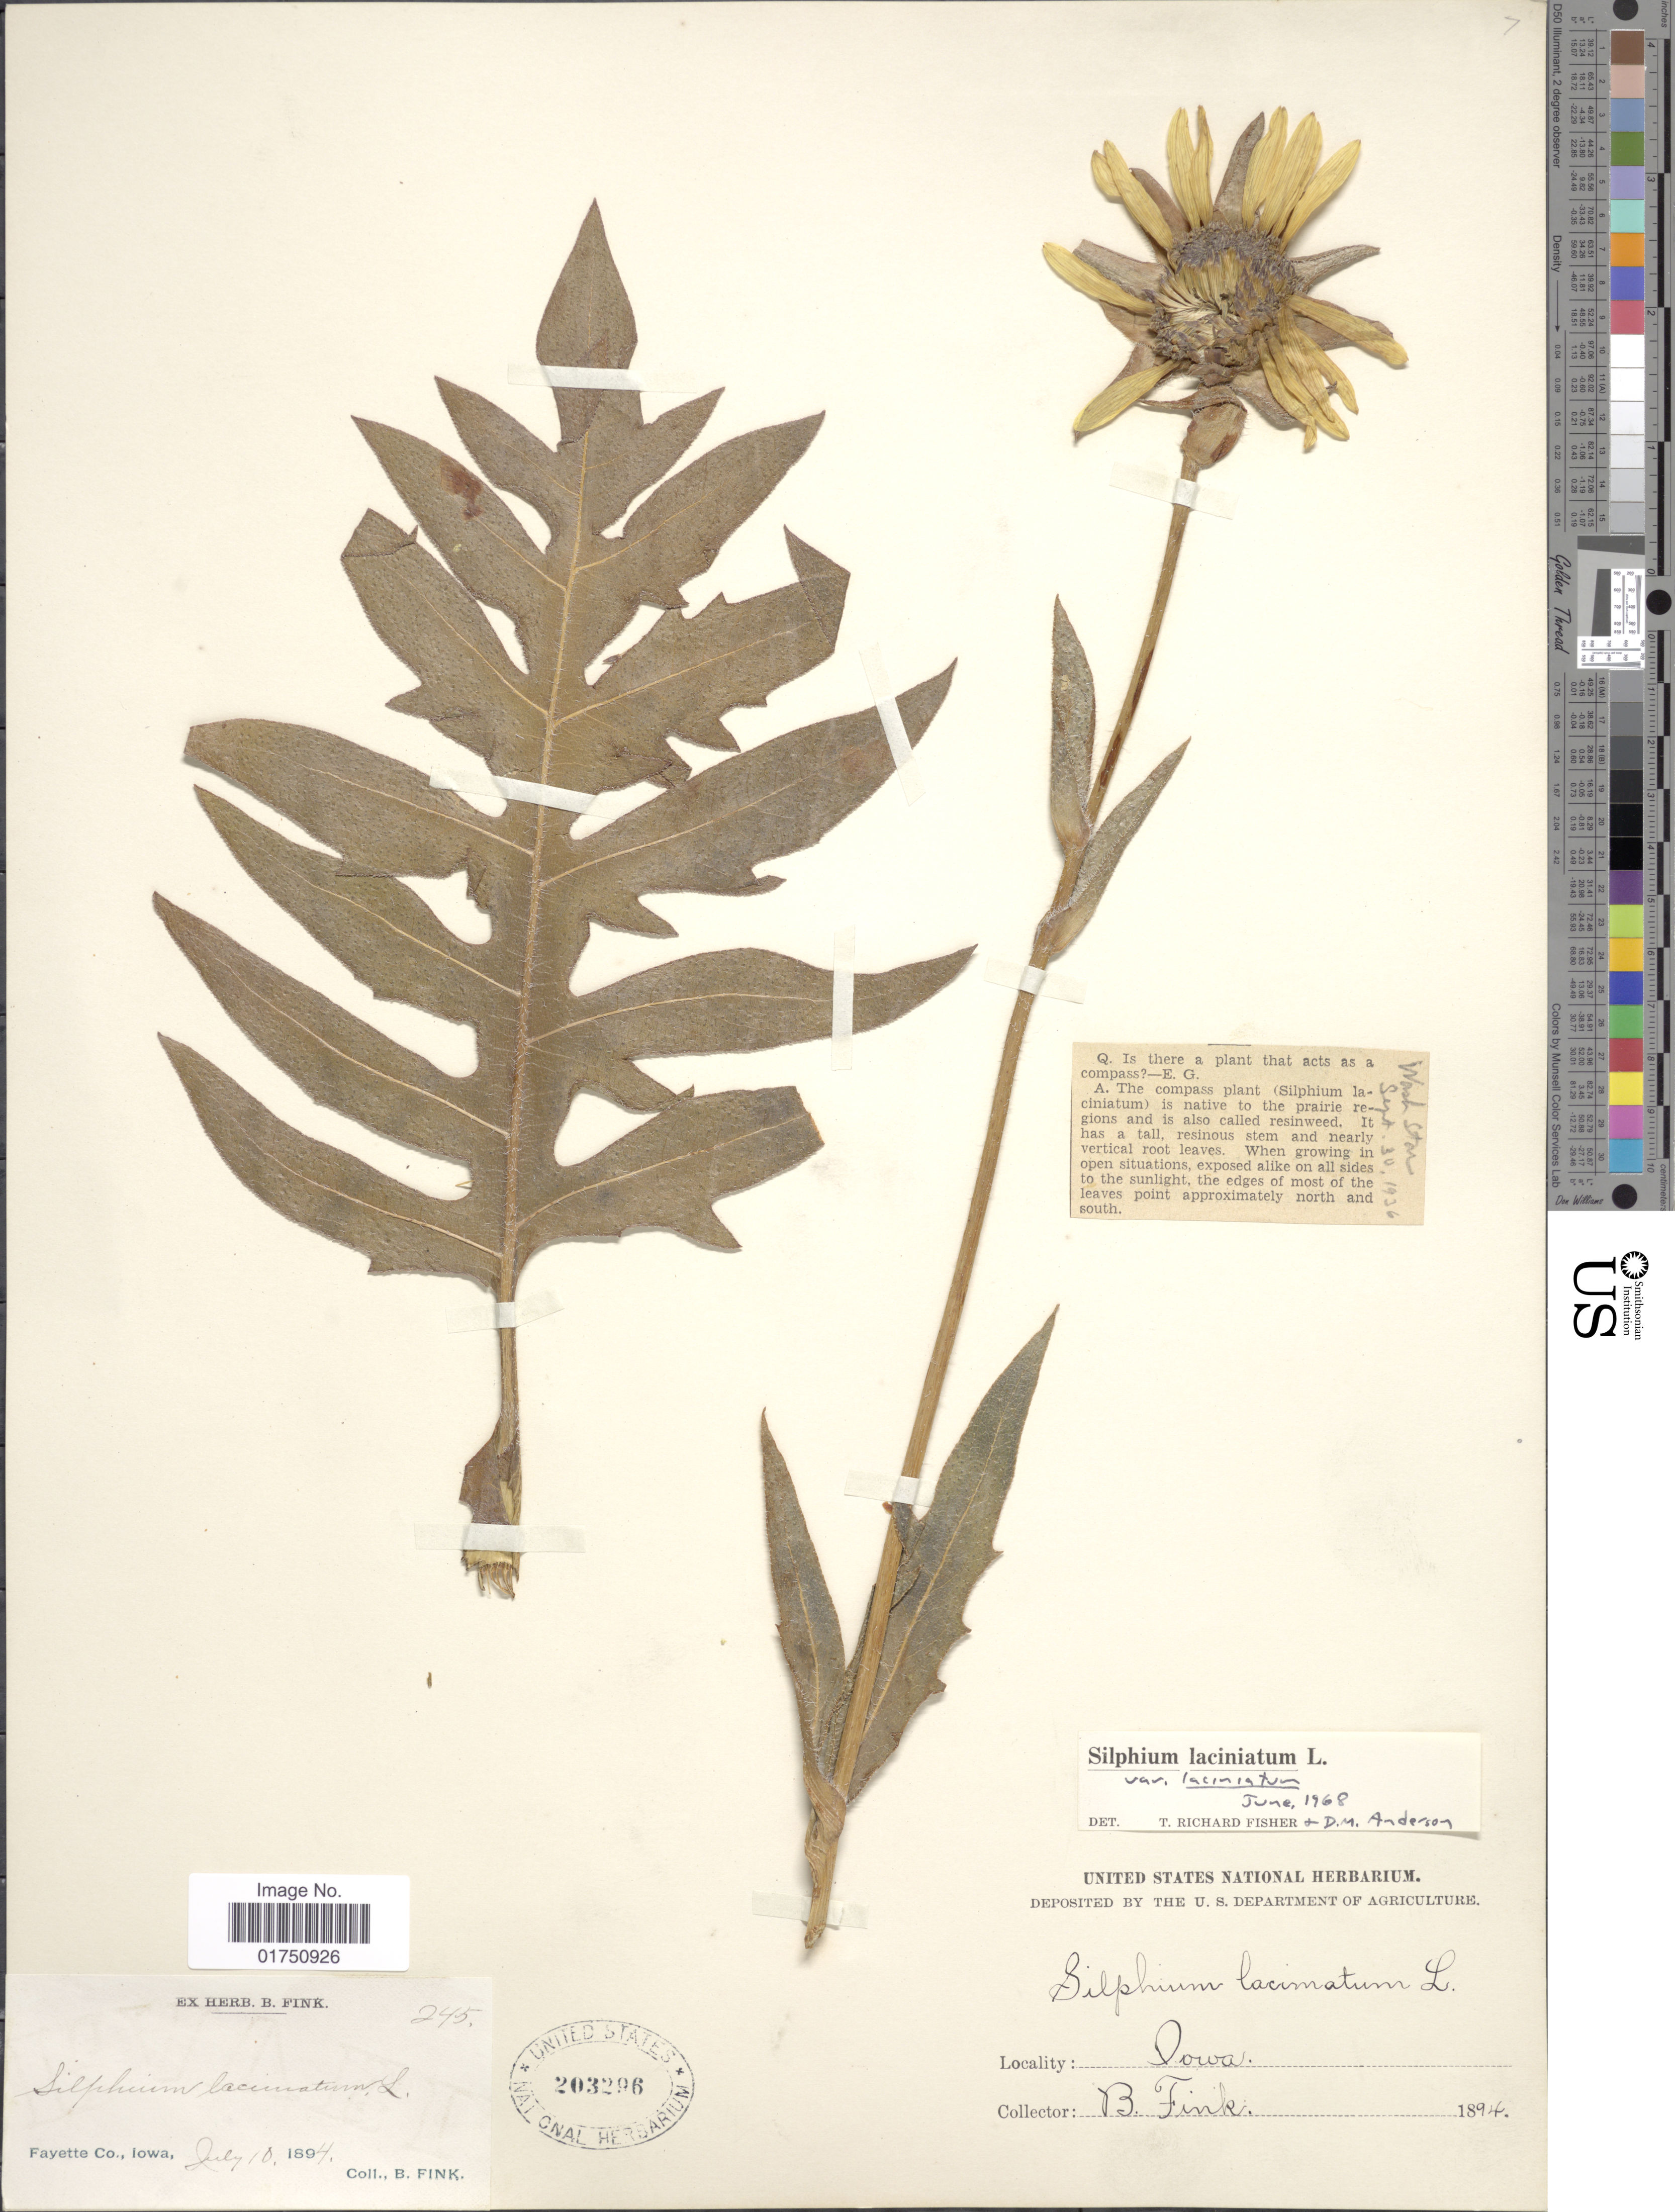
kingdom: Plantae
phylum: Tracheophyta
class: Magnoliopsida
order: Asterales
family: Asteraceae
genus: Silphium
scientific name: Silphium laciniatum var. laciniatum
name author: L.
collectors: B. Fink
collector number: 245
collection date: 1894-07-10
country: United States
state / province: Iowa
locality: Fayette Co., Iowa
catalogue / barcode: US 203296